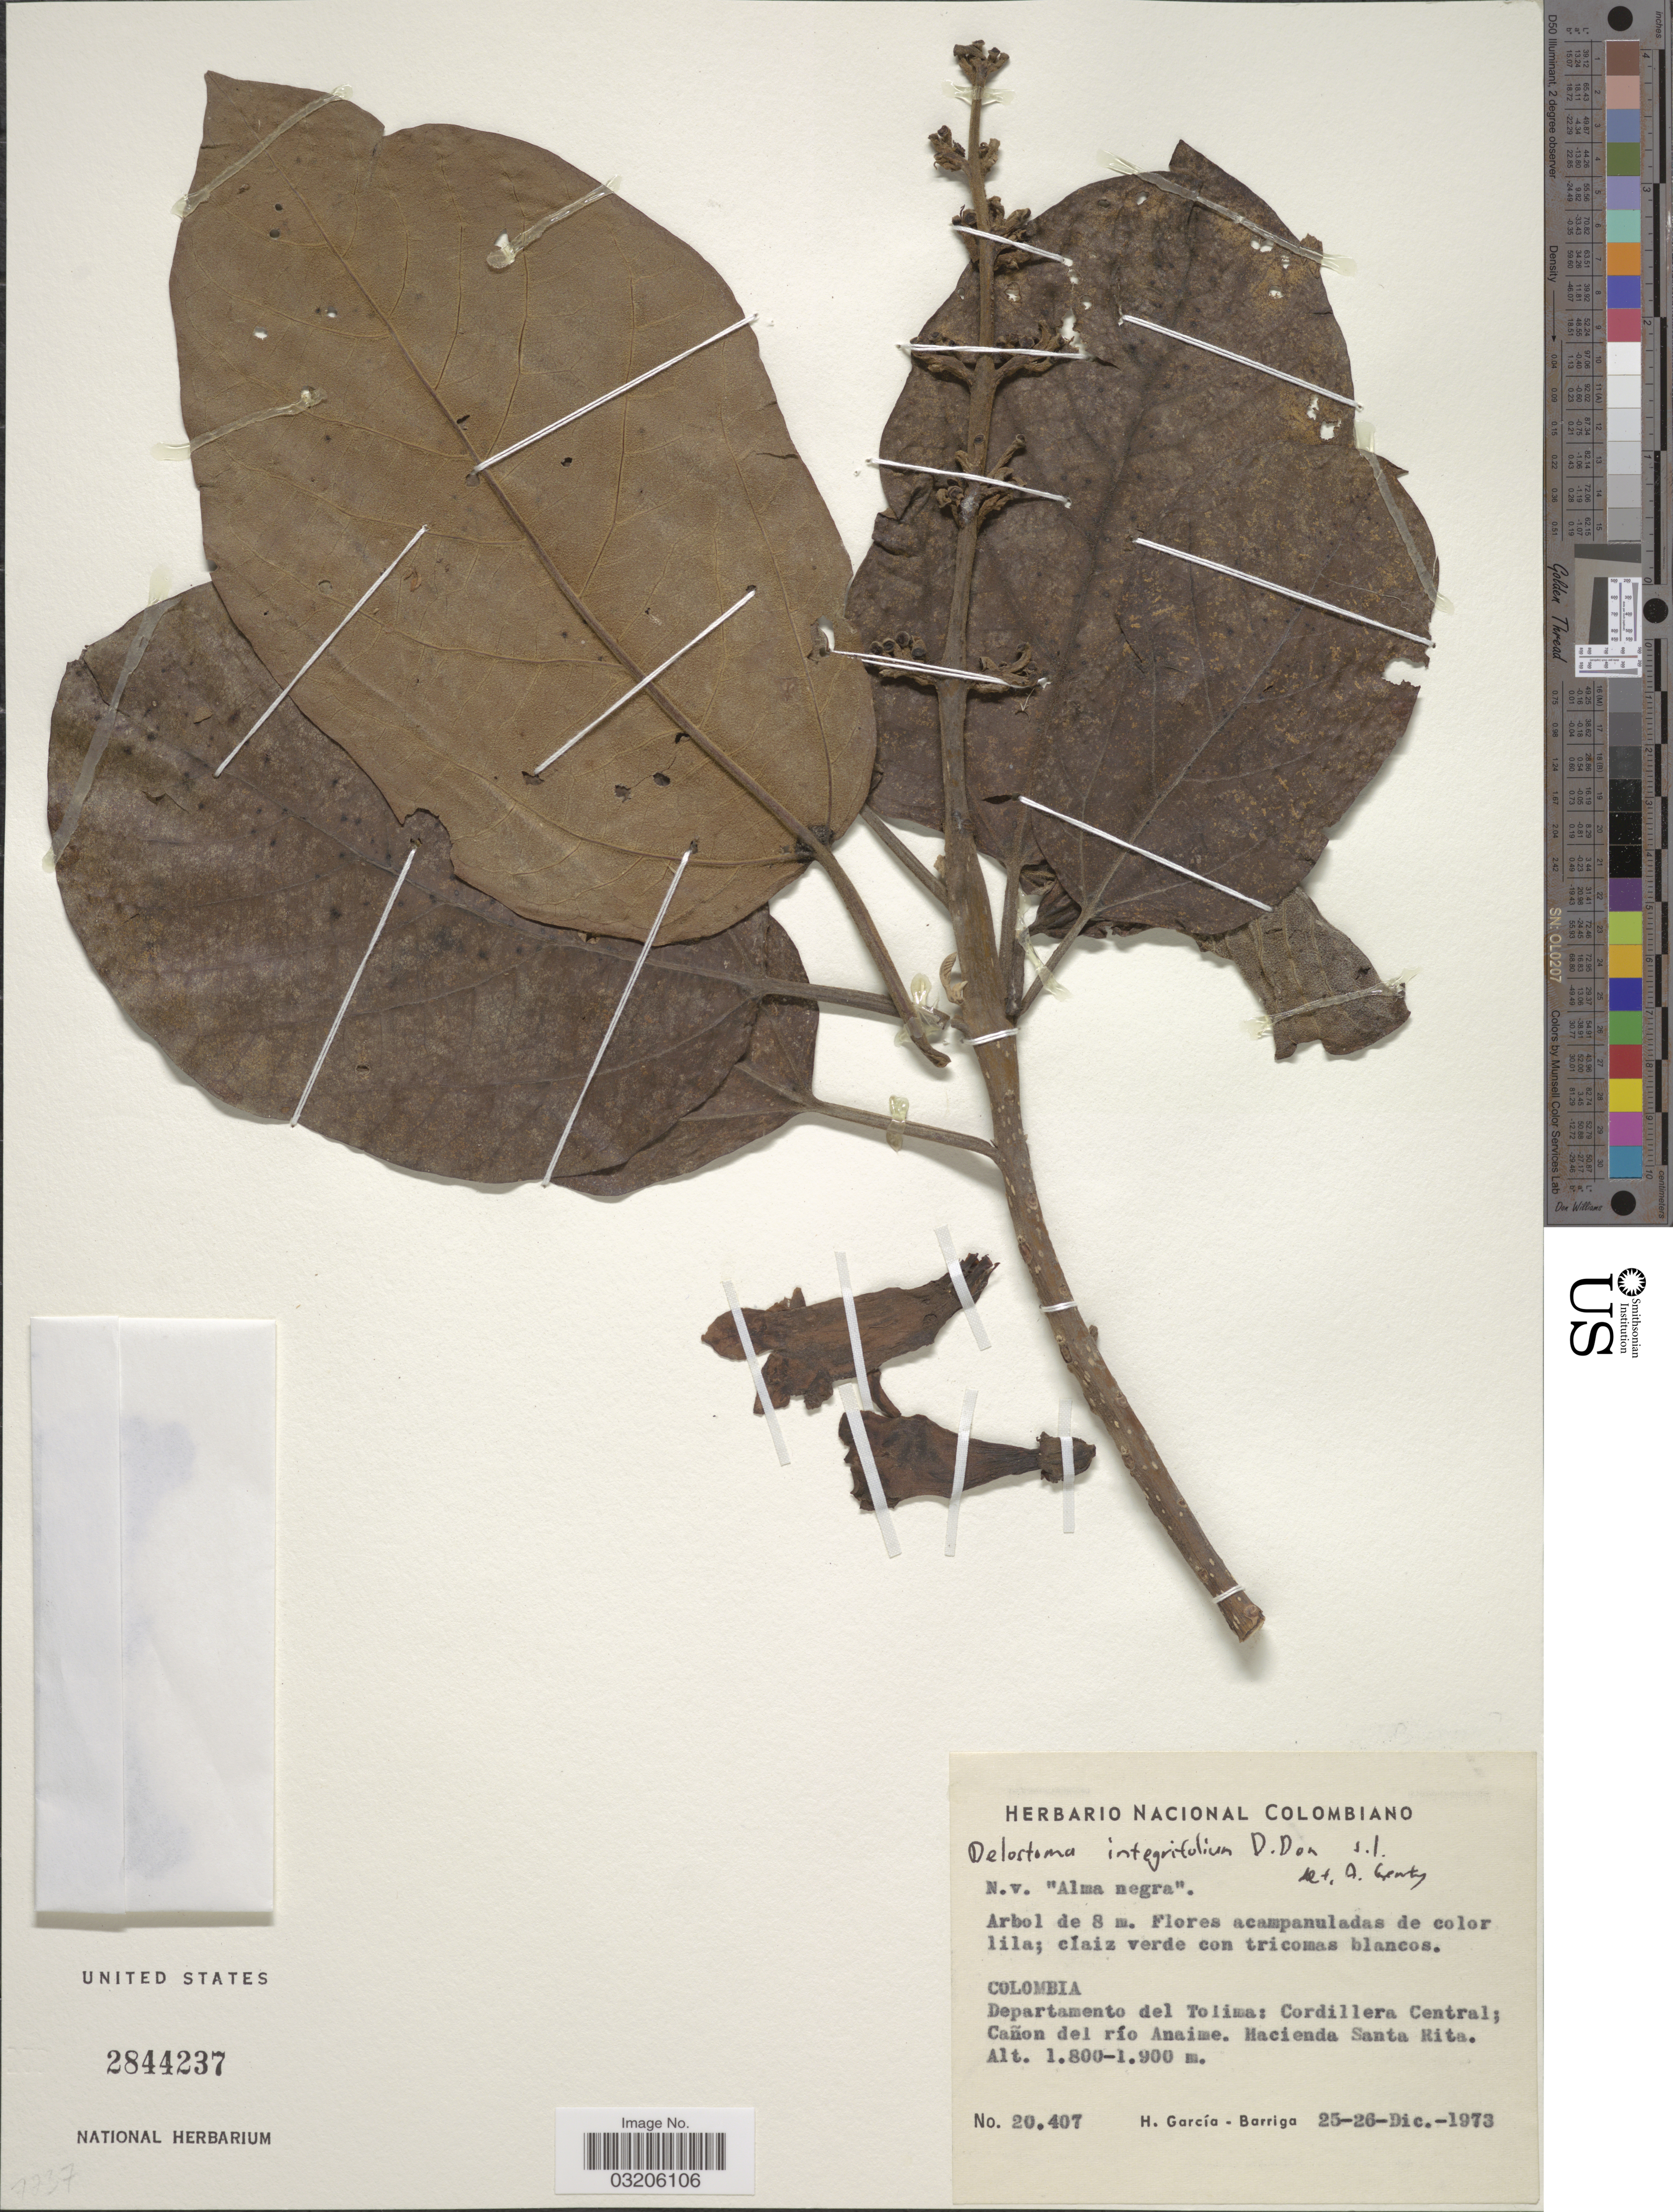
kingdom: Plantae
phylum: Tracheophyta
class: Magnoliopsida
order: Lamiales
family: Bignoniaceae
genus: Delostoma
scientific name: Delostoma integrifolium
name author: D. Don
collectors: H. García Barriga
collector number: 20407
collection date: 1973-12-25/1973-12-26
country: Colombia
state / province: Tolima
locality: Departamento del Tolima: Cordillera Central; Cañon del río Anaime. Hacienda Santa Rita.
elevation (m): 1800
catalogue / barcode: US 2844237